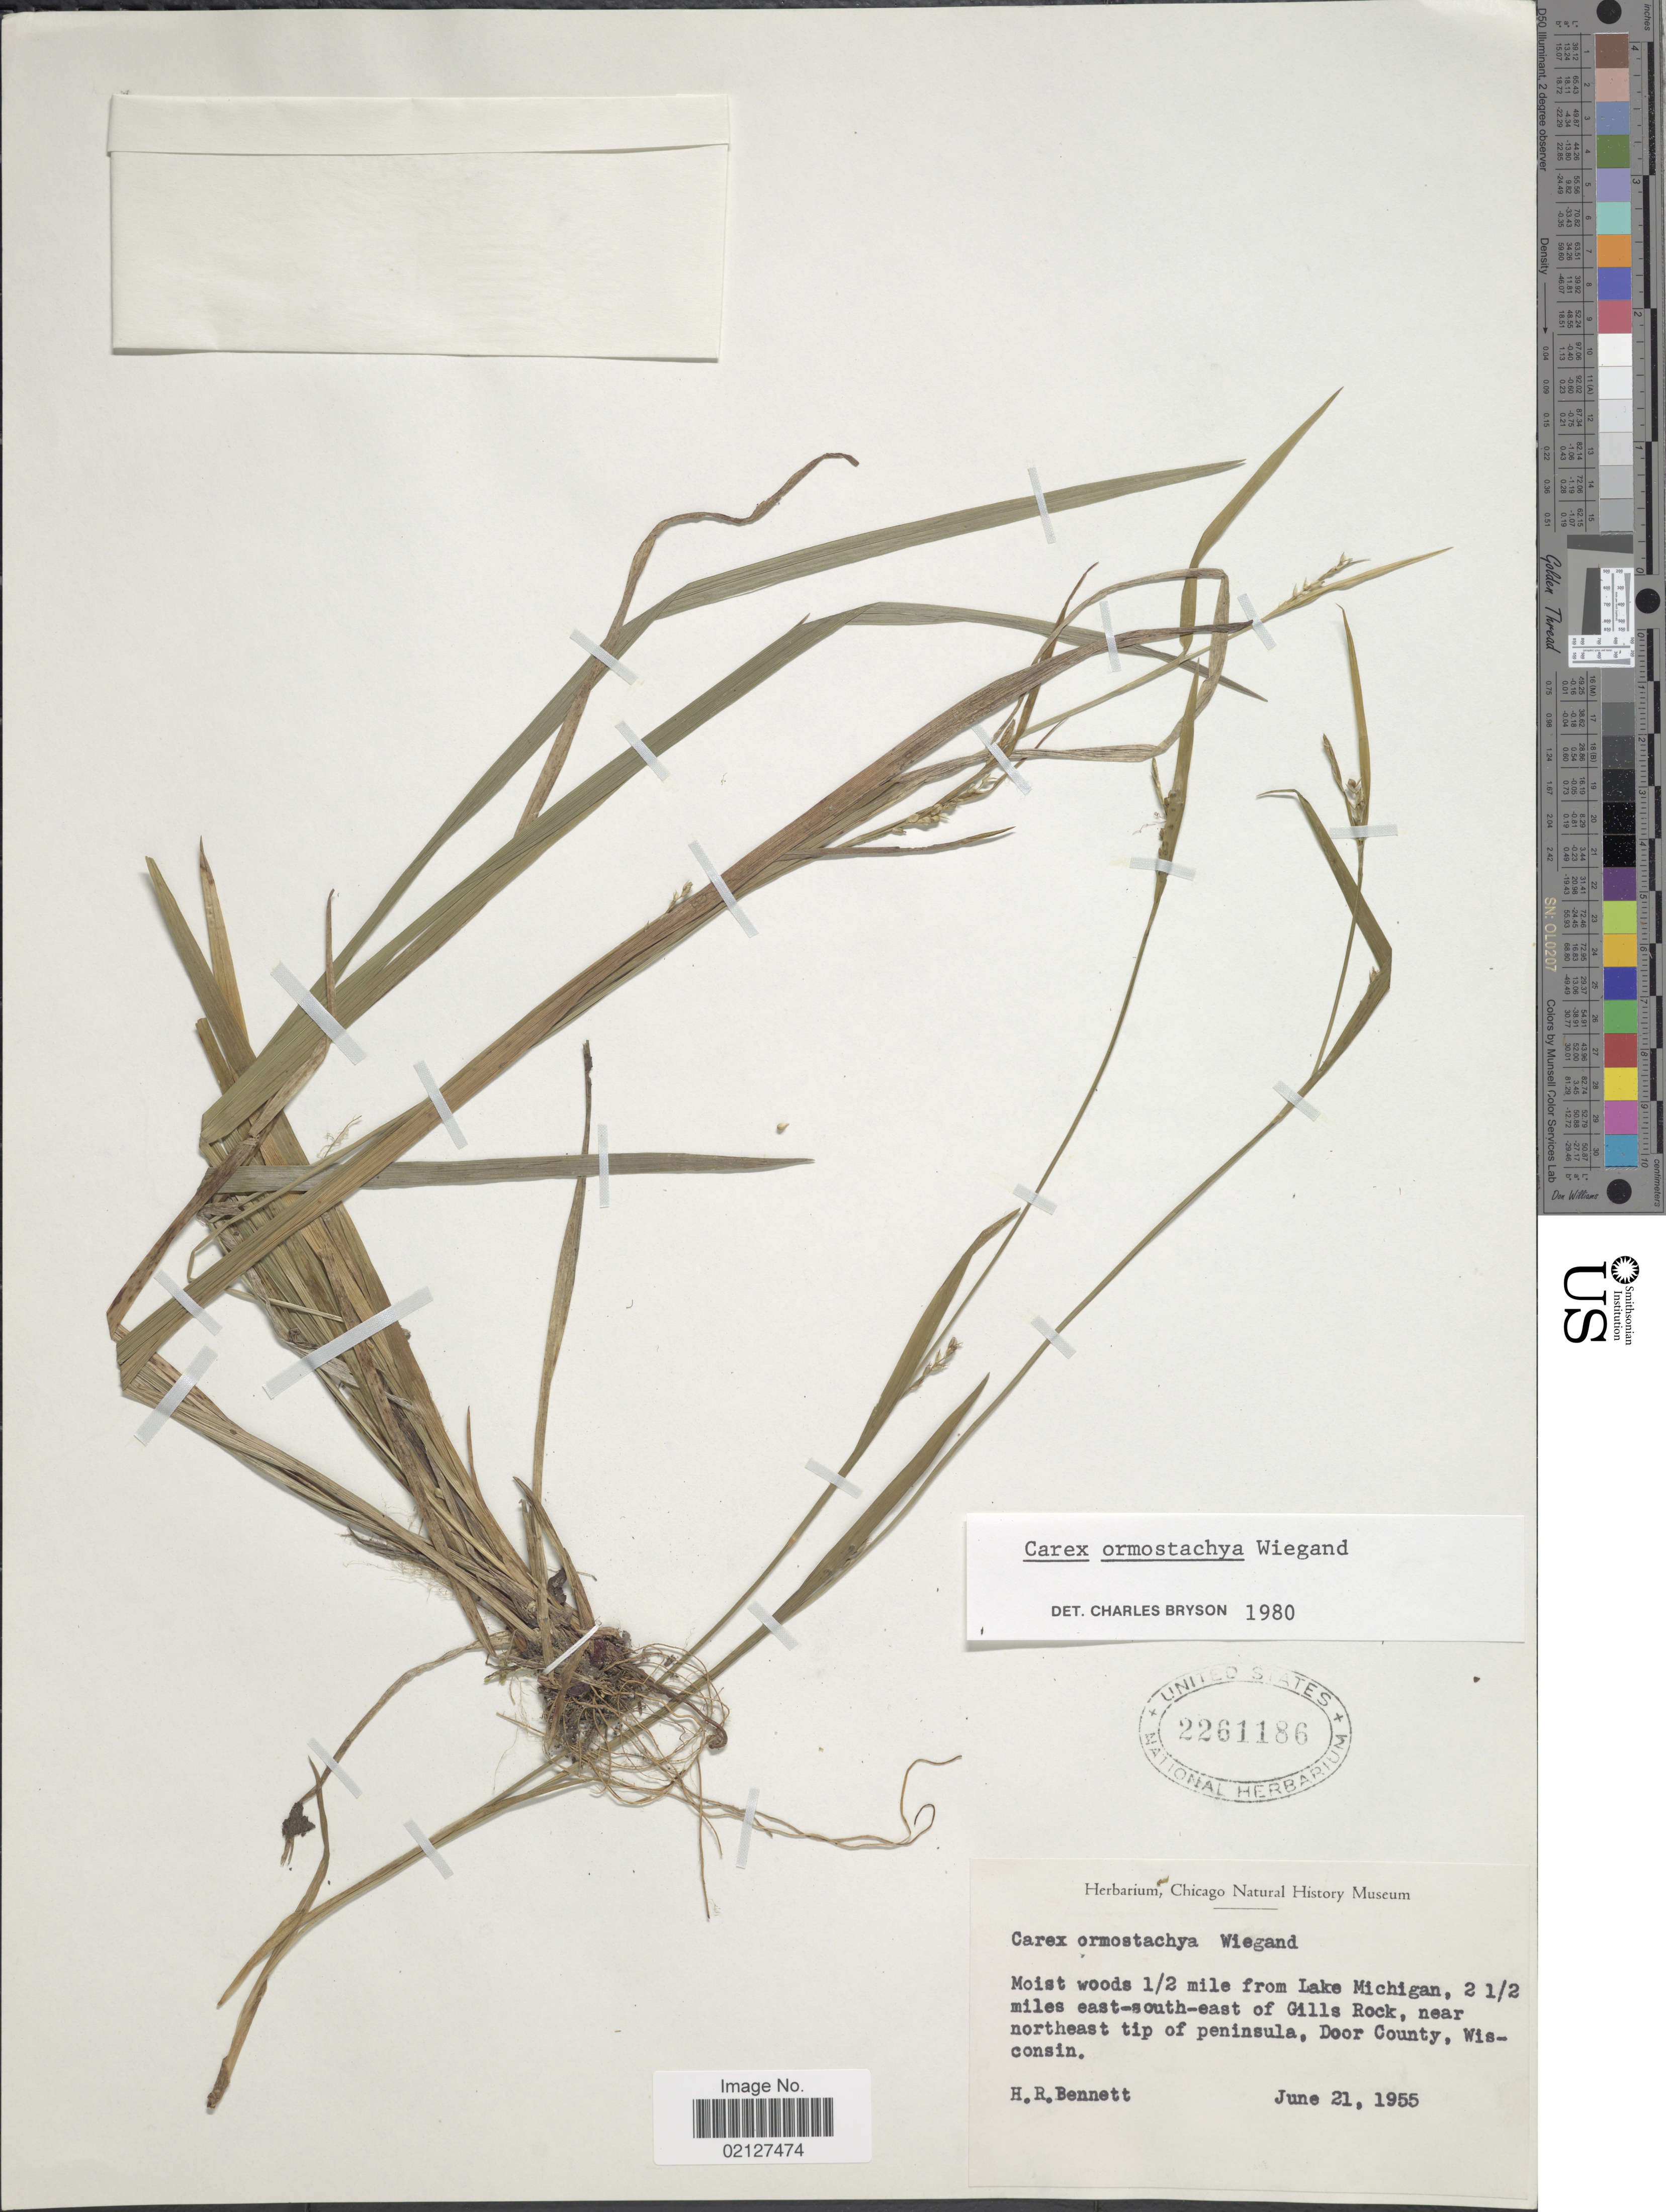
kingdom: Plantae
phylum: Tracheophyta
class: Liliopsida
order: Poales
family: Cyperaceae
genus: Carex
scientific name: Carex ormostachya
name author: Wiegand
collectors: H. R. Bennett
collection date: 1955-06-21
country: United States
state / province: Wisconsin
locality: Moist woods 1/2 mile from Lake Michigan, 2 1/2 miles east-south-east of Gills Rock, near northeast tip of peninsula, Door County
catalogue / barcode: US 2261186